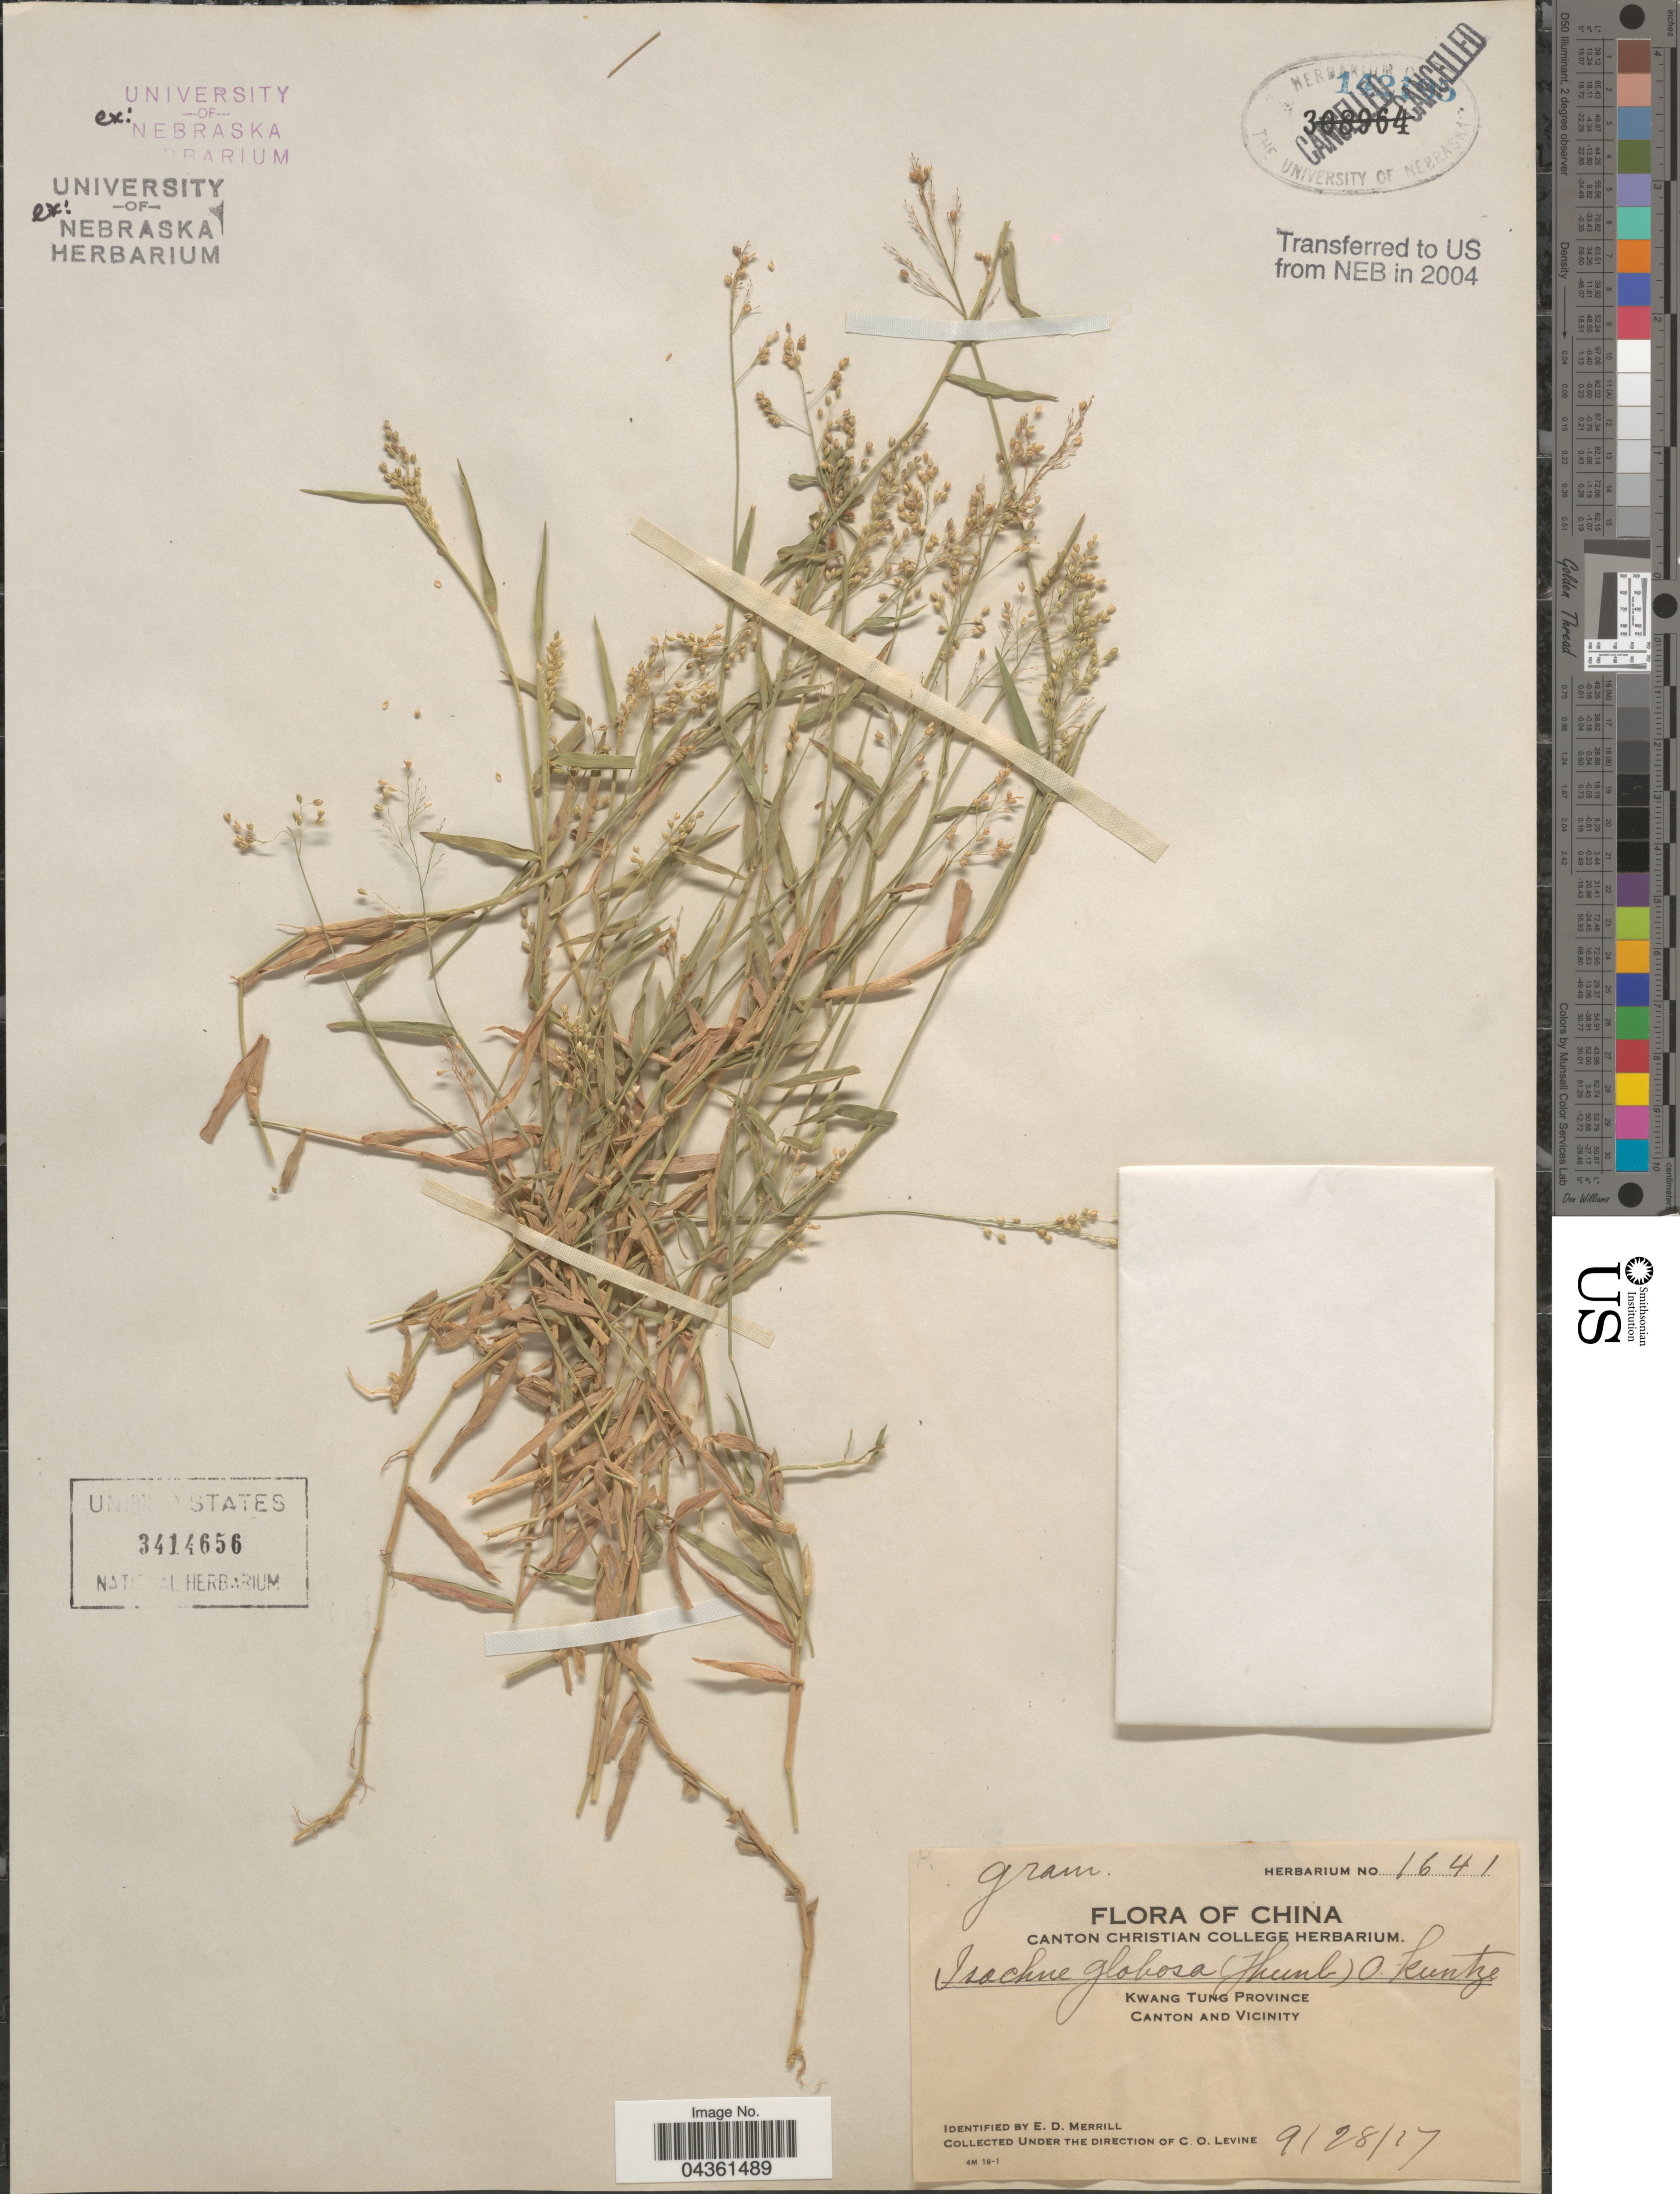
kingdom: Plantae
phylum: Tracheophyta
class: Liliopsida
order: Poales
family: Poaceae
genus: Isachne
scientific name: Isachne globosa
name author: (Thunb.) Kuntze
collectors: C. O. Levine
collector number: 1641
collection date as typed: Transcribed d/m/y: 28/9/17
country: China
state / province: Guangdong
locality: Kwang Tung Province. Canton and Vicinity.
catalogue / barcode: US 3414656